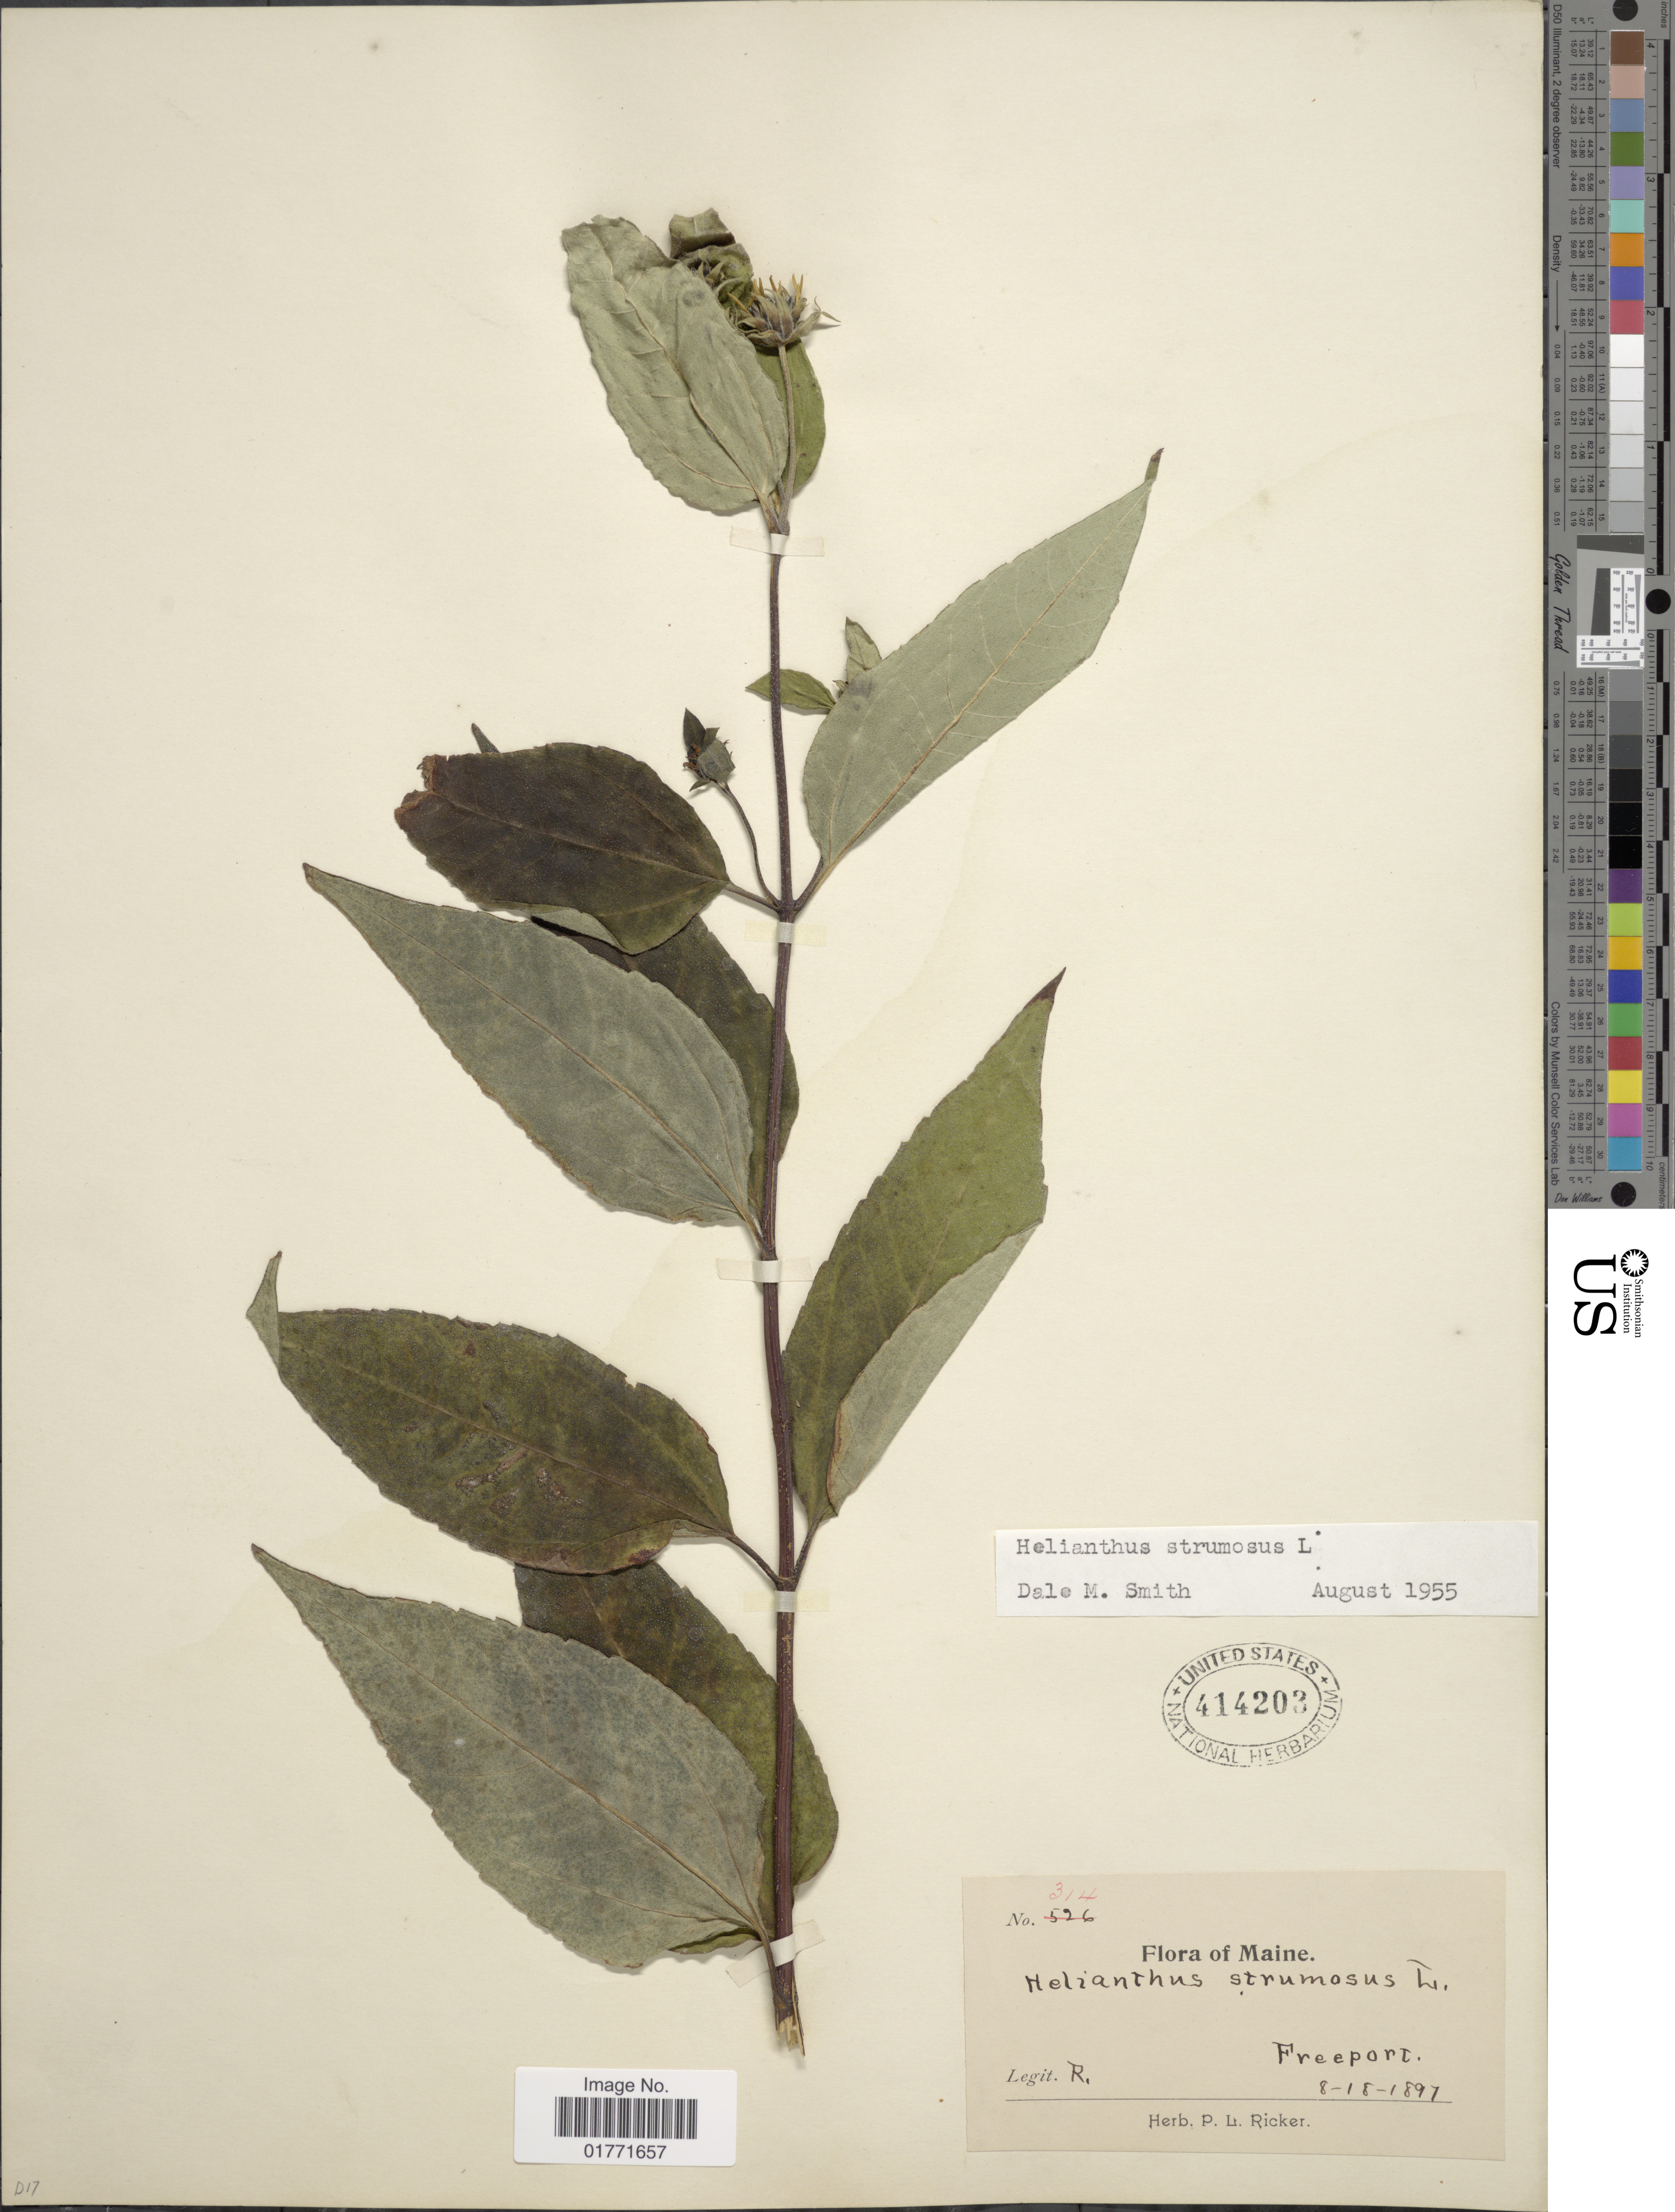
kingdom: Plantae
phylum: Tracheophyta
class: Magnoliopsida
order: Asterales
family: Asteraceae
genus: Helianthus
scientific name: Helianthus strumosus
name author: L.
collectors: P. Ricker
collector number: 314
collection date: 1897-08-18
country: United States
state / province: Maine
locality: Maine. Freeport.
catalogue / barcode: US 414203